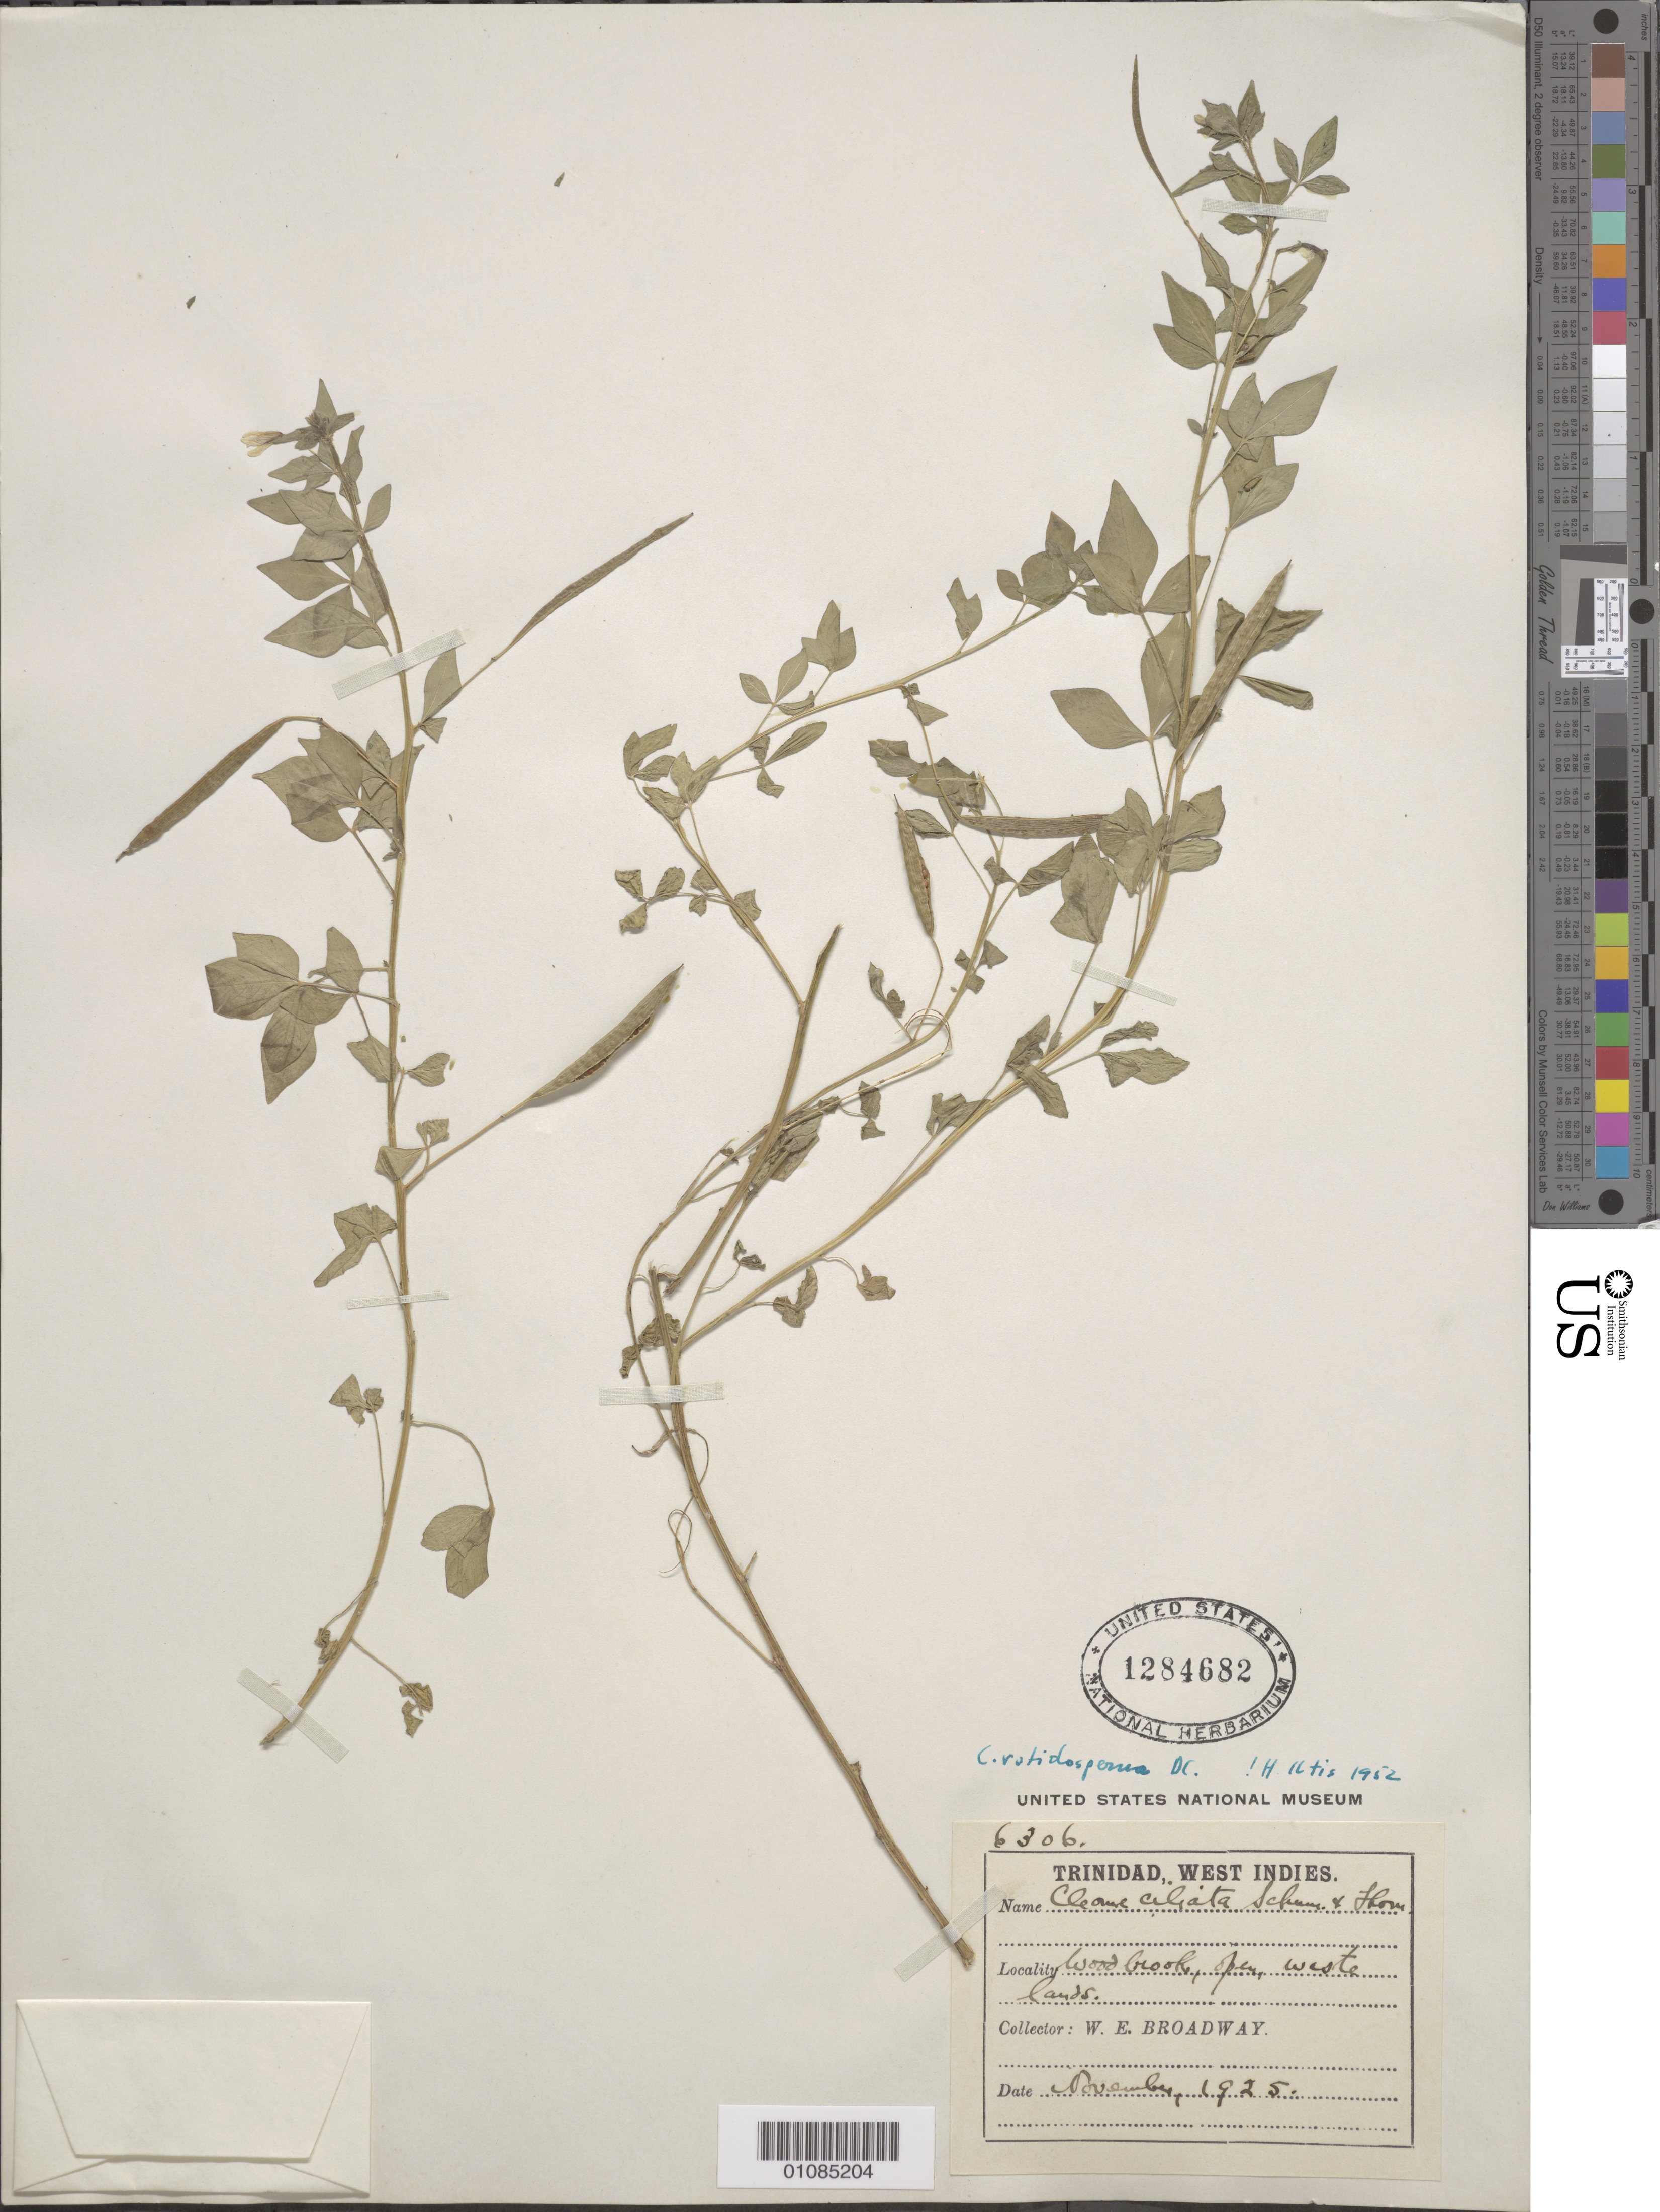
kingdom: Plantae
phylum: Tracheophyta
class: Magnoliopsida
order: Brassicales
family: Cleomaceae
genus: Sieruela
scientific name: Sieruela rutidosperma var. rutidosperma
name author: (DC.) Roalson & J.C. Hall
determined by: Strong, Mark T., (BOT), Smithsonian Institution - National Museum of Natural History (UNITED STATES)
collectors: W. E. Broadway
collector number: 6306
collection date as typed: Nov 1925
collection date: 1925-11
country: Trinidad and Tobago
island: Trinidad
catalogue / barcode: US 1284682